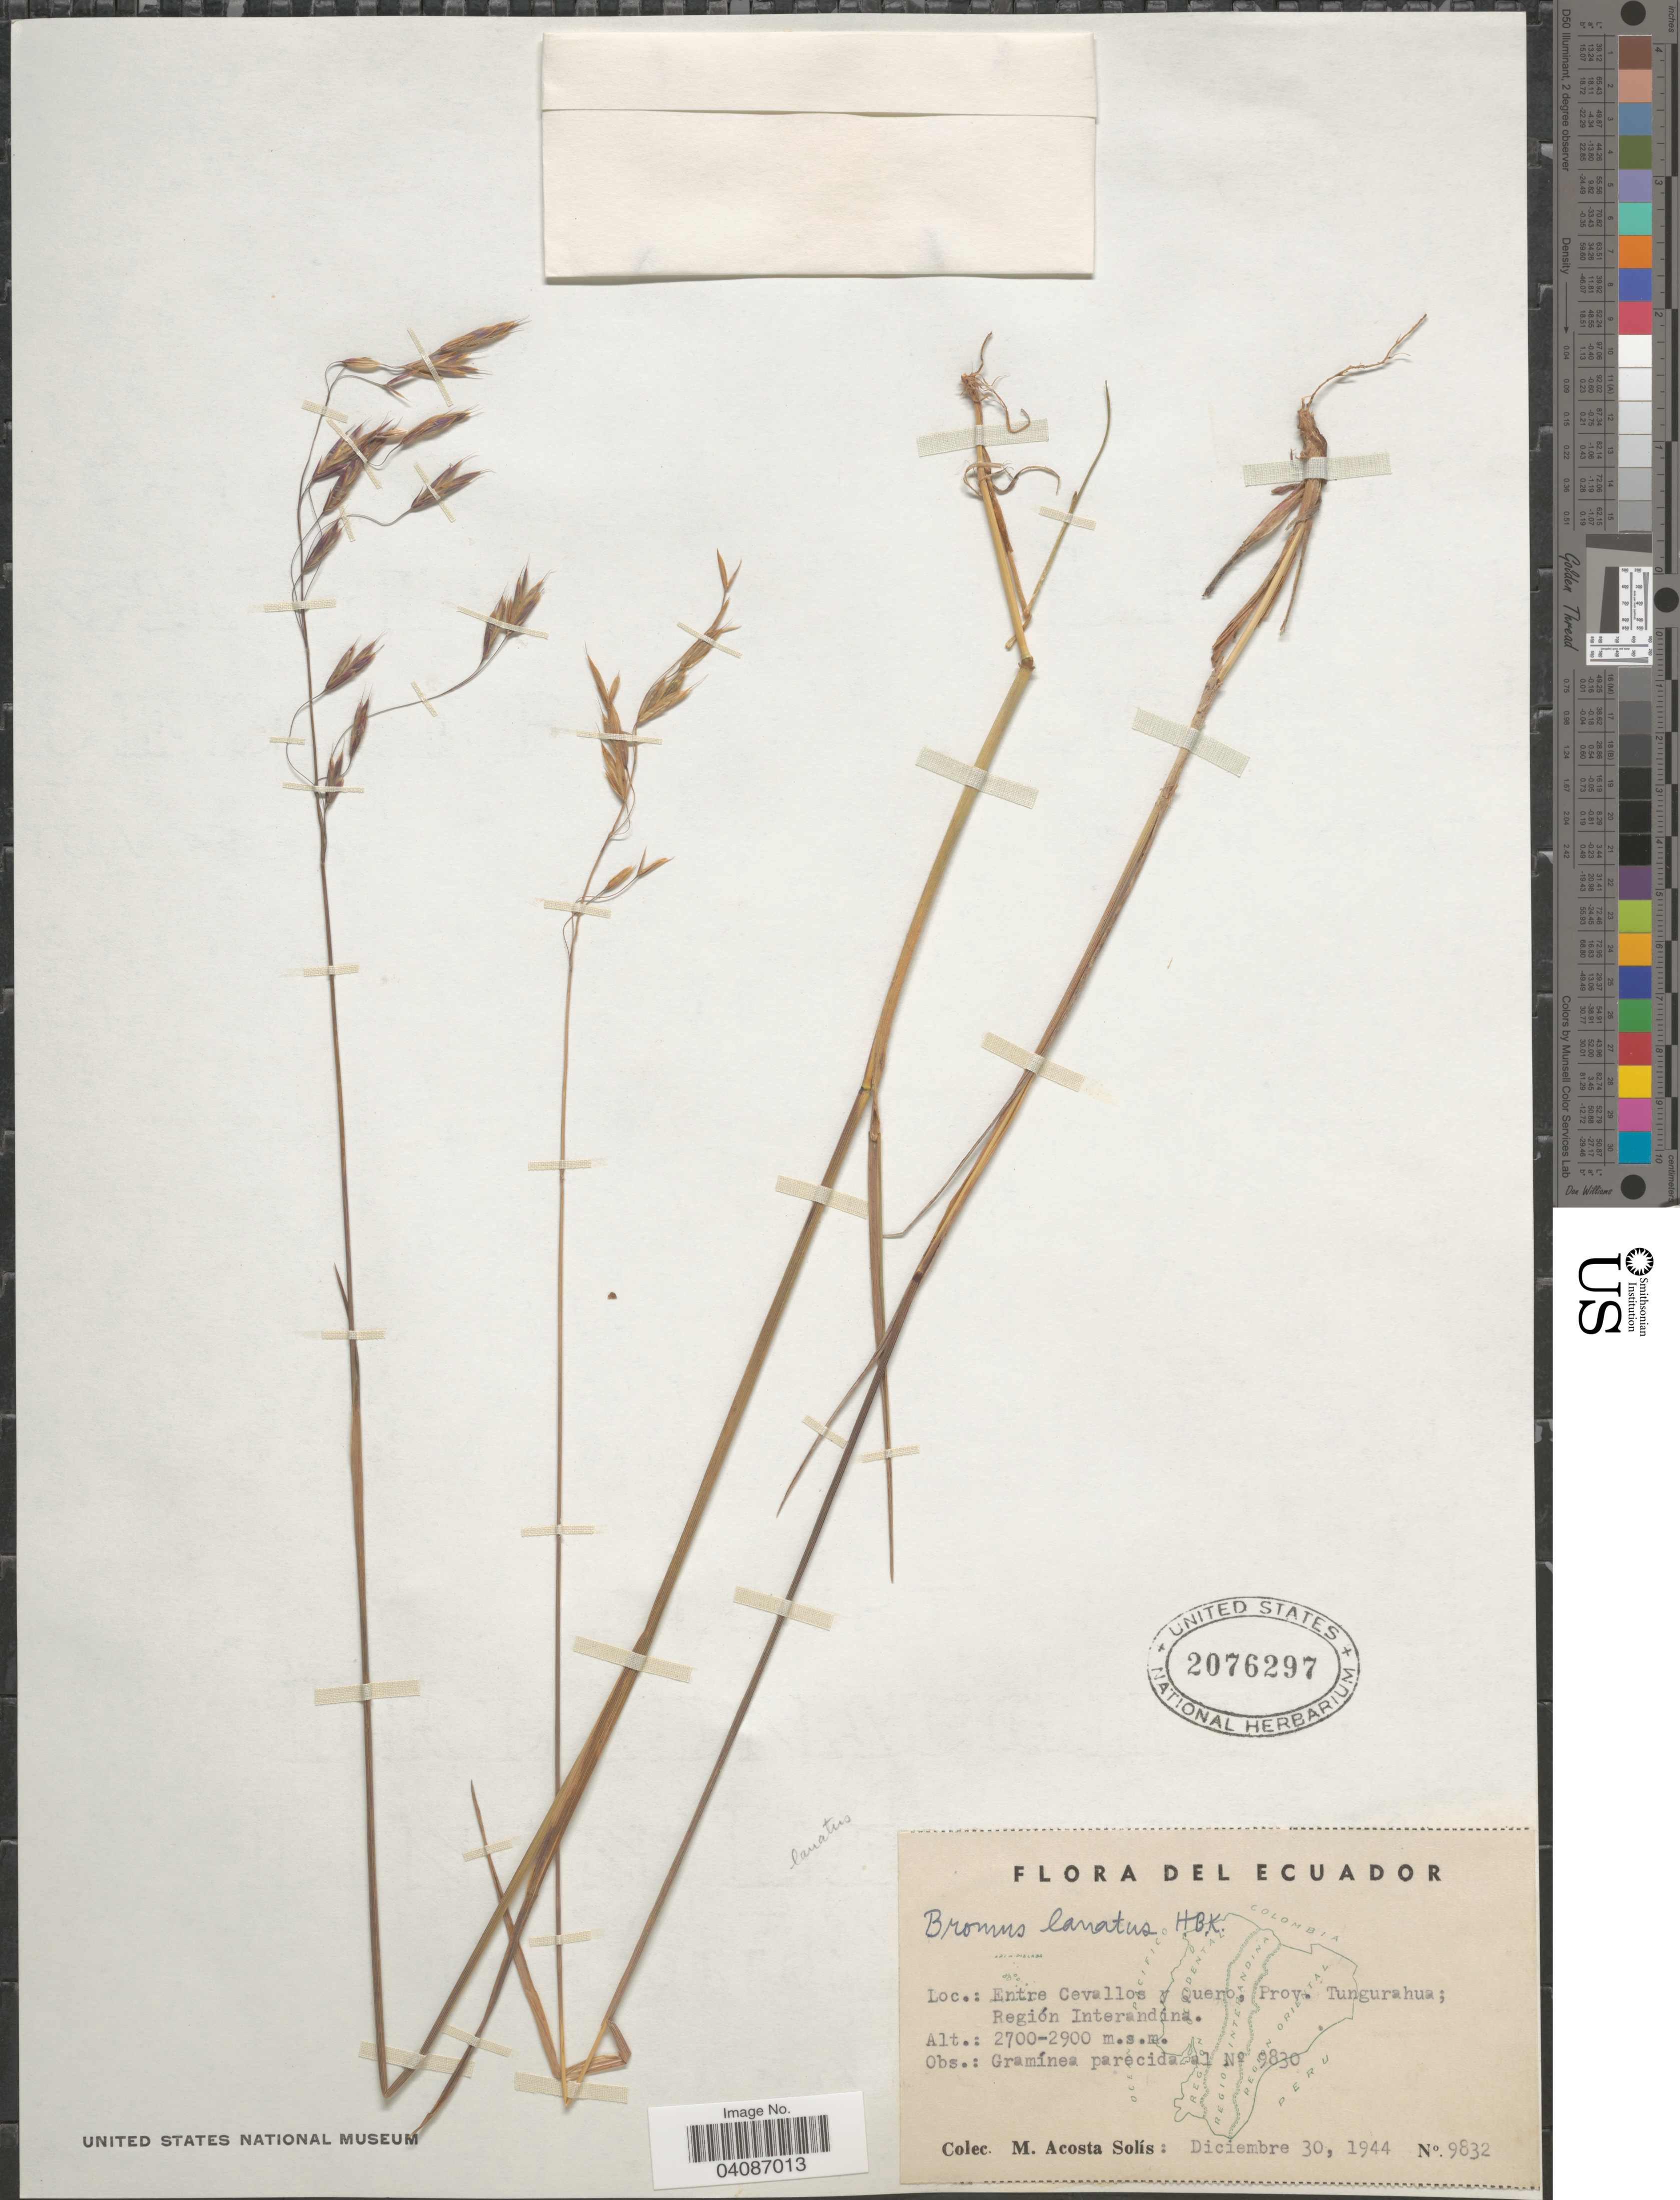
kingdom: Plantae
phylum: Tracheophyta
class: Liliopsida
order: Poales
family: Poaceae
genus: Bromus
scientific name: Bromus lanatus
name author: Kunth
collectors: M. Acosta Solis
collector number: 9832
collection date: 1944-12-30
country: Ecuador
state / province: Tungurahua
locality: Entre Cevallos y Quero, Región Interandina.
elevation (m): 2700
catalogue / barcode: US 2076297